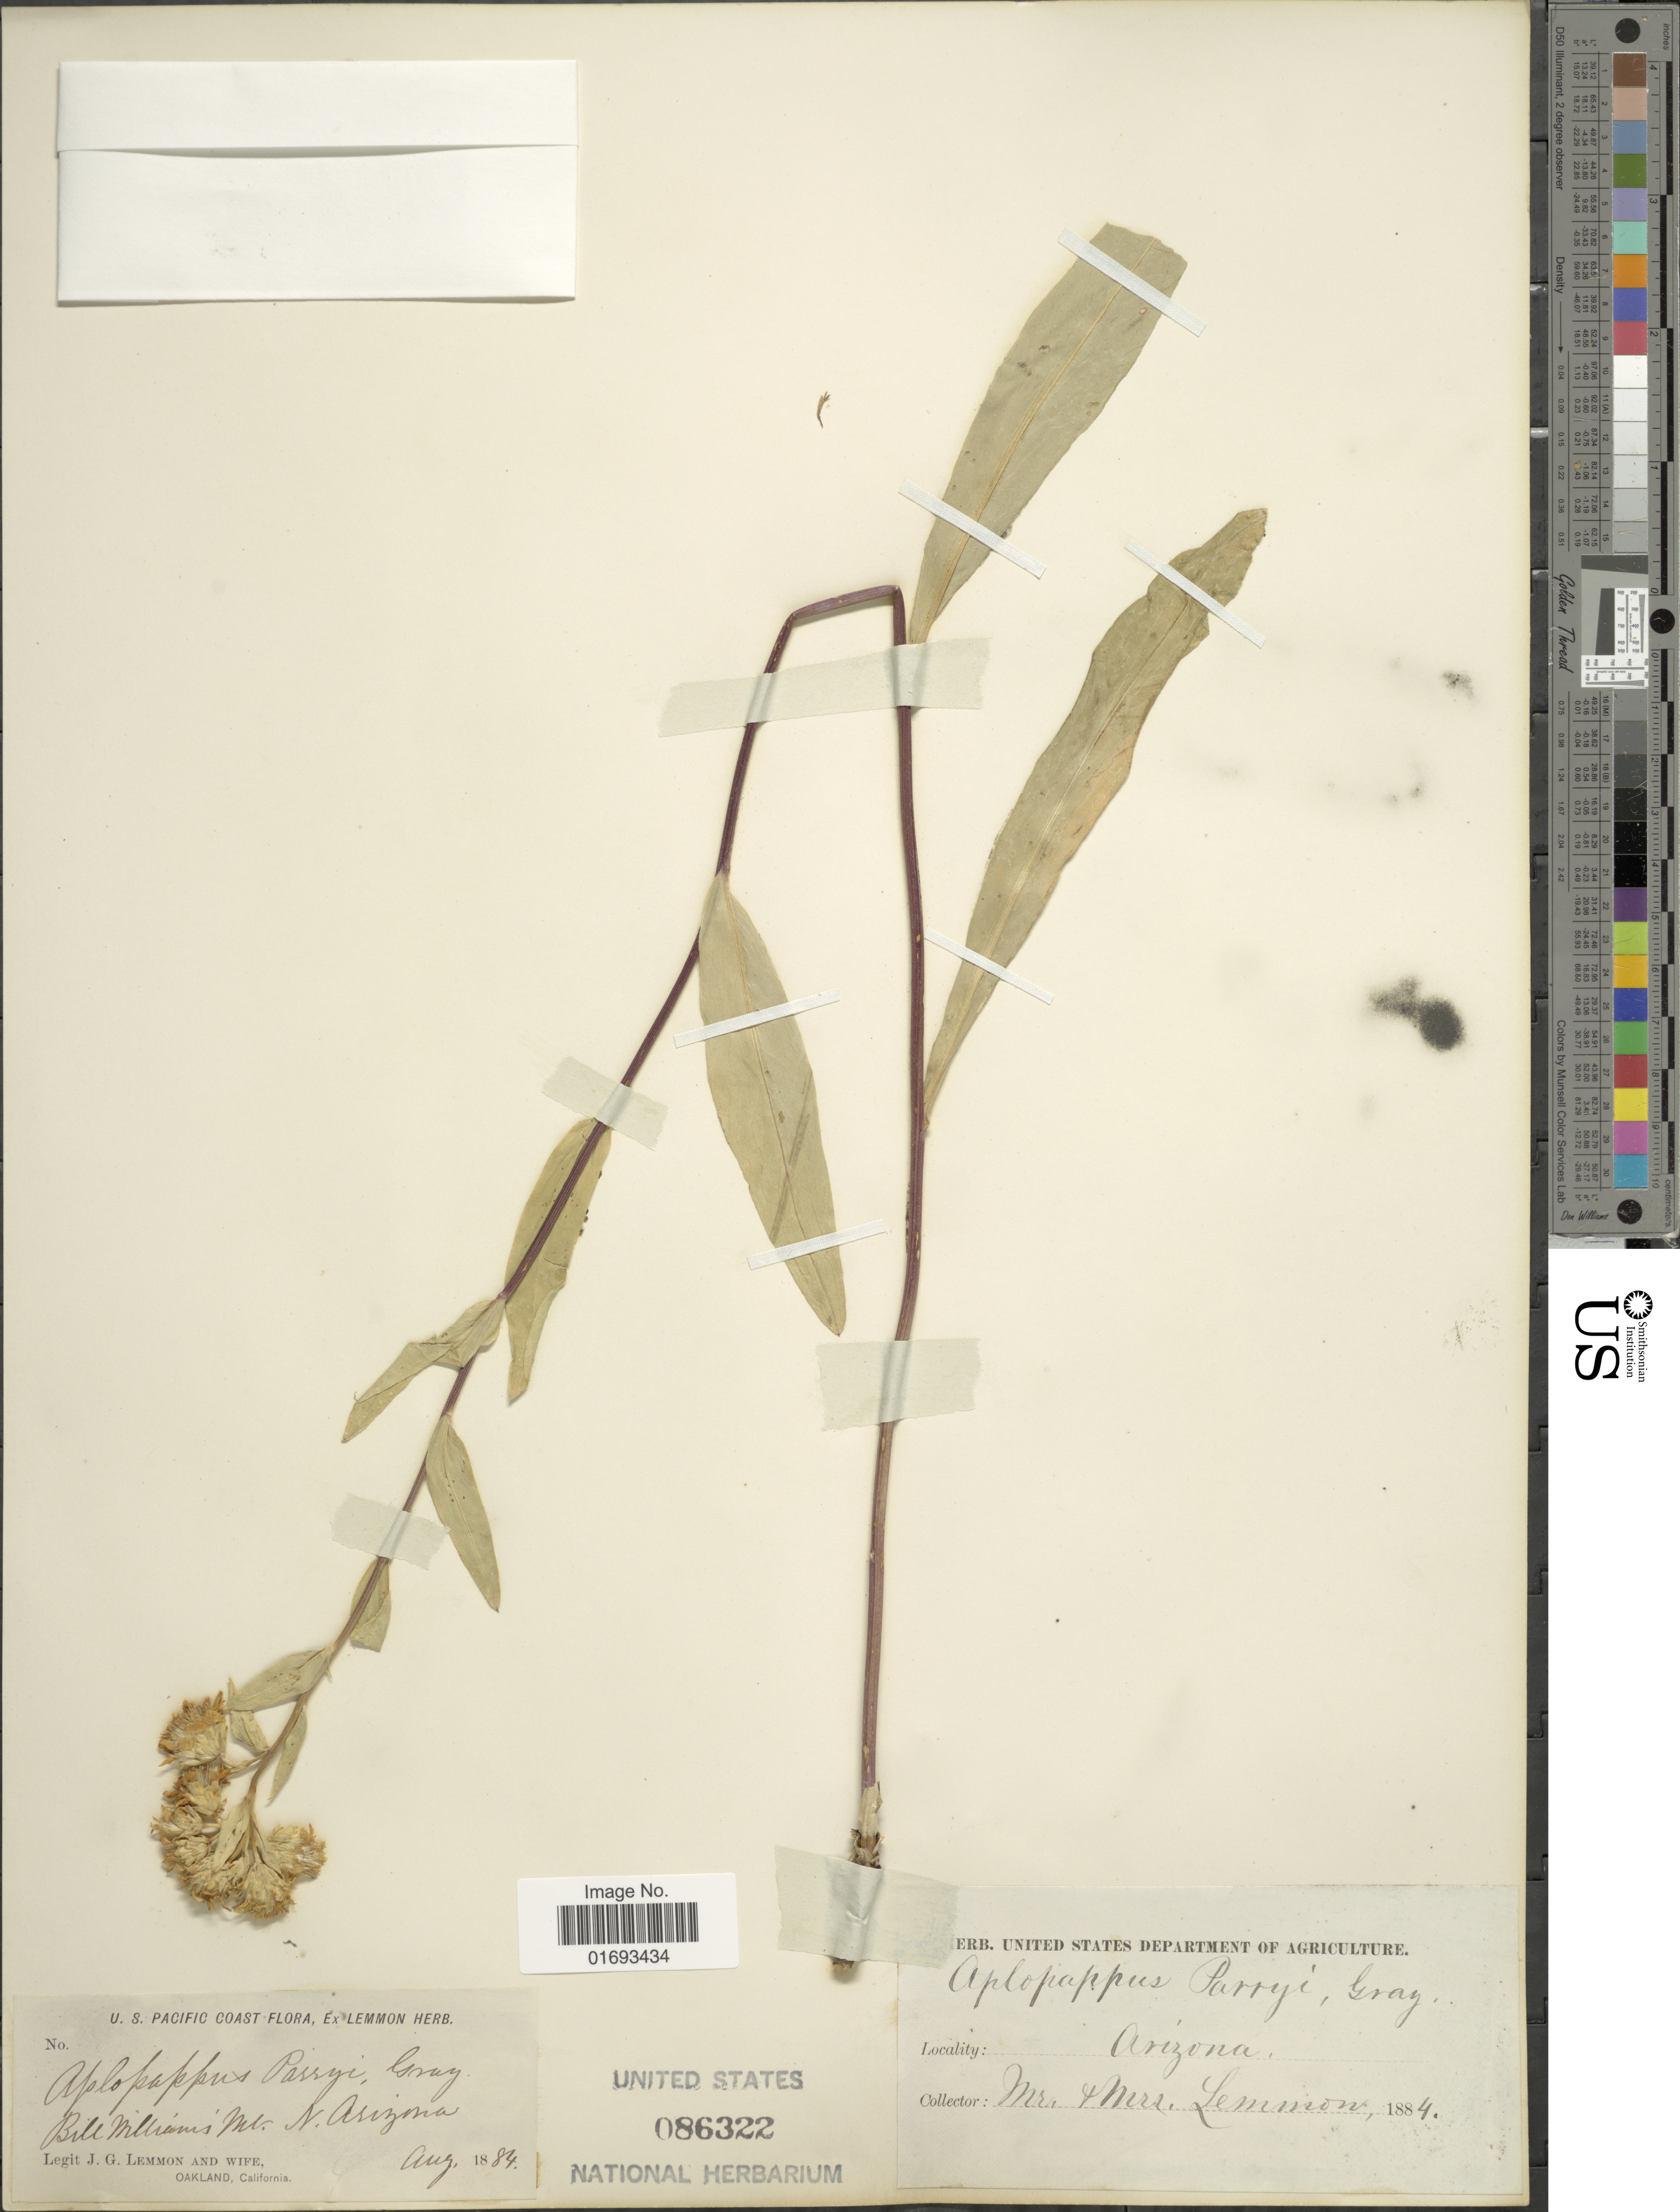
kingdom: Plantae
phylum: Tracheophyta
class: Magnoliopsida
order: Asterales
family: Asteraceae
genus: Oreochrysum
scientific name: Oreochrysum parryi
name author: (A. Gray) Rydb.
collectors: J. Lemmon & Mrs. J. G. Lemmon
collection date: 1884-08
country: United States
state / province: Arizona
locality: Bile Mitrains Mts. N. Arizona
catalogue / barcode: US 86322